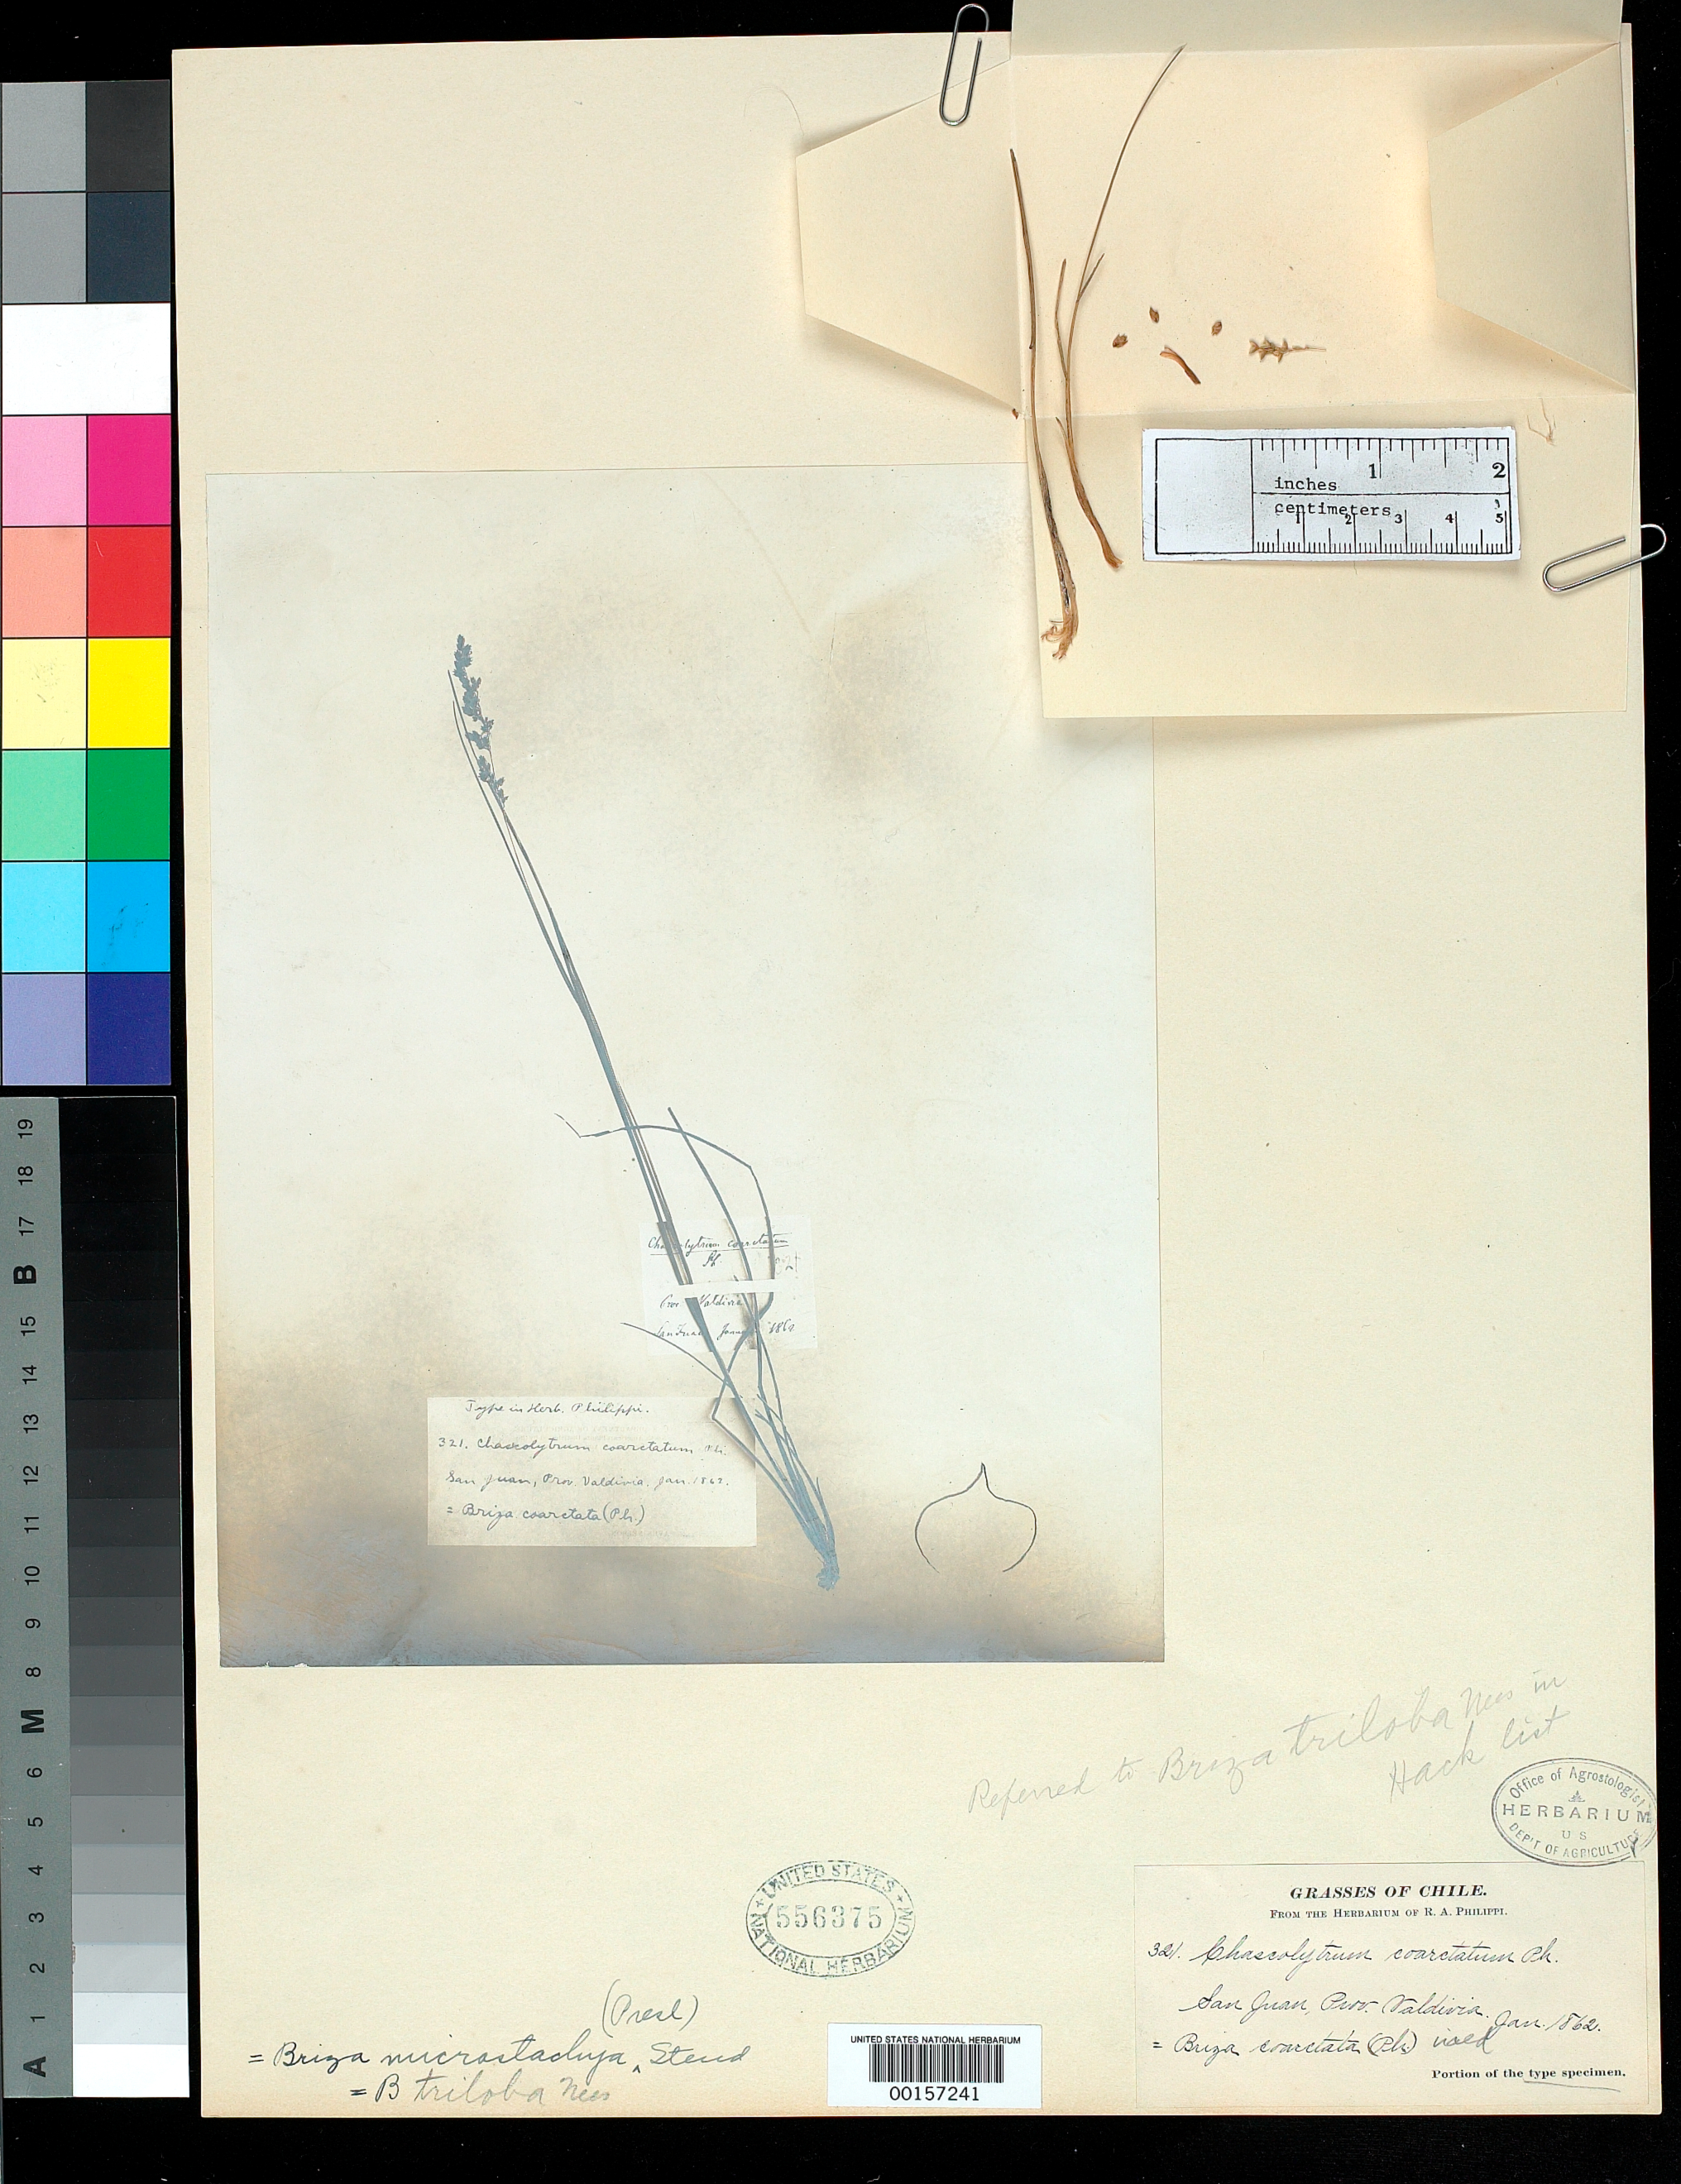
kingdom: Plantae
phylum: Tracheophyta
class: Liliopsida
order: Poales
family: Poaceae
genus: Chascolytrum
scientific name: Chascolytrum coarctatum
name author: Phil.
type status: Type Fragment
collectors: R. A. Philippi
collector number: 321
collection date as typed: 1862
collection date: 1862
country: Chile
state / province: Los Ríos (XIV)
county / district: Valdivia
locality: San Juan.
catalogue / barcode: US 556375